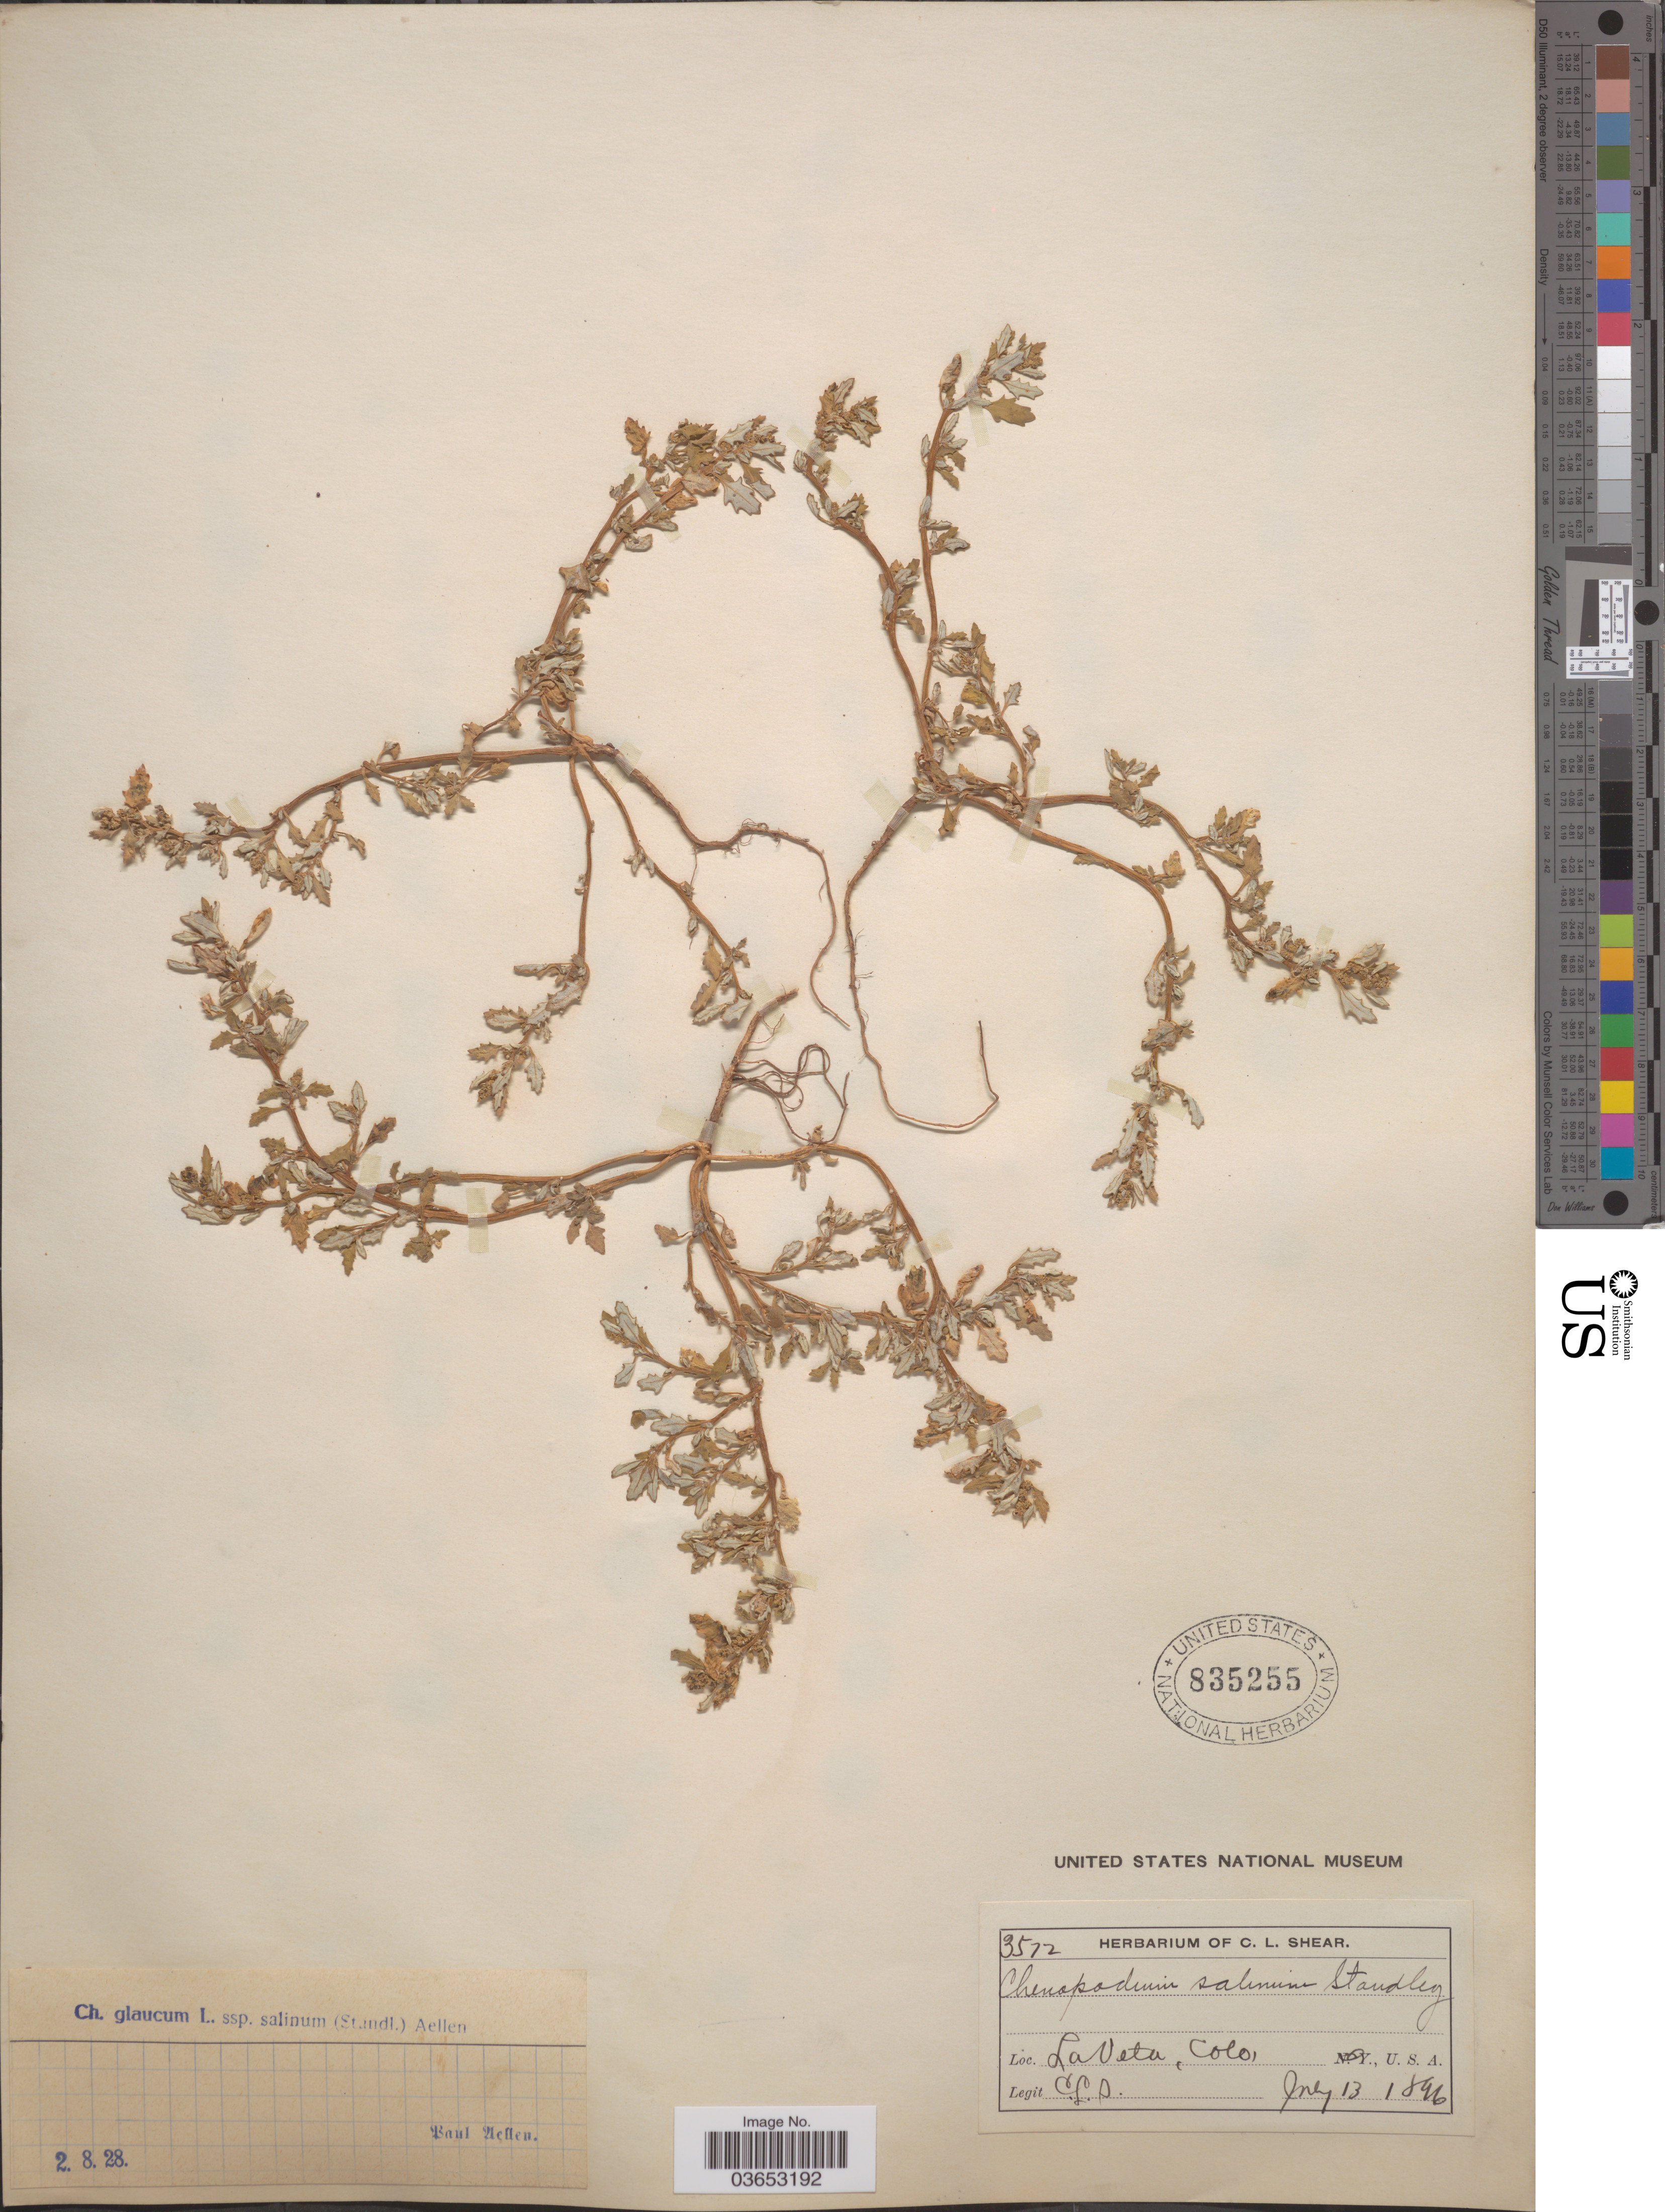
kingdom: Plantae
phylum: Tracheophyta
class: Magnoliopsida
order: Caryophyllales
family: Amaranthaceae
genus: Chenopodium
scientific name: Chenopodium glaucum subsp. salinum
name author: (Aellen) Aellen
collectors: C. L. Shear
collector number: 3572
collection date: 1896-07-13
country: United States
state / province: Colorado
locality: La Veta.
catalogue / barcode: US 835255